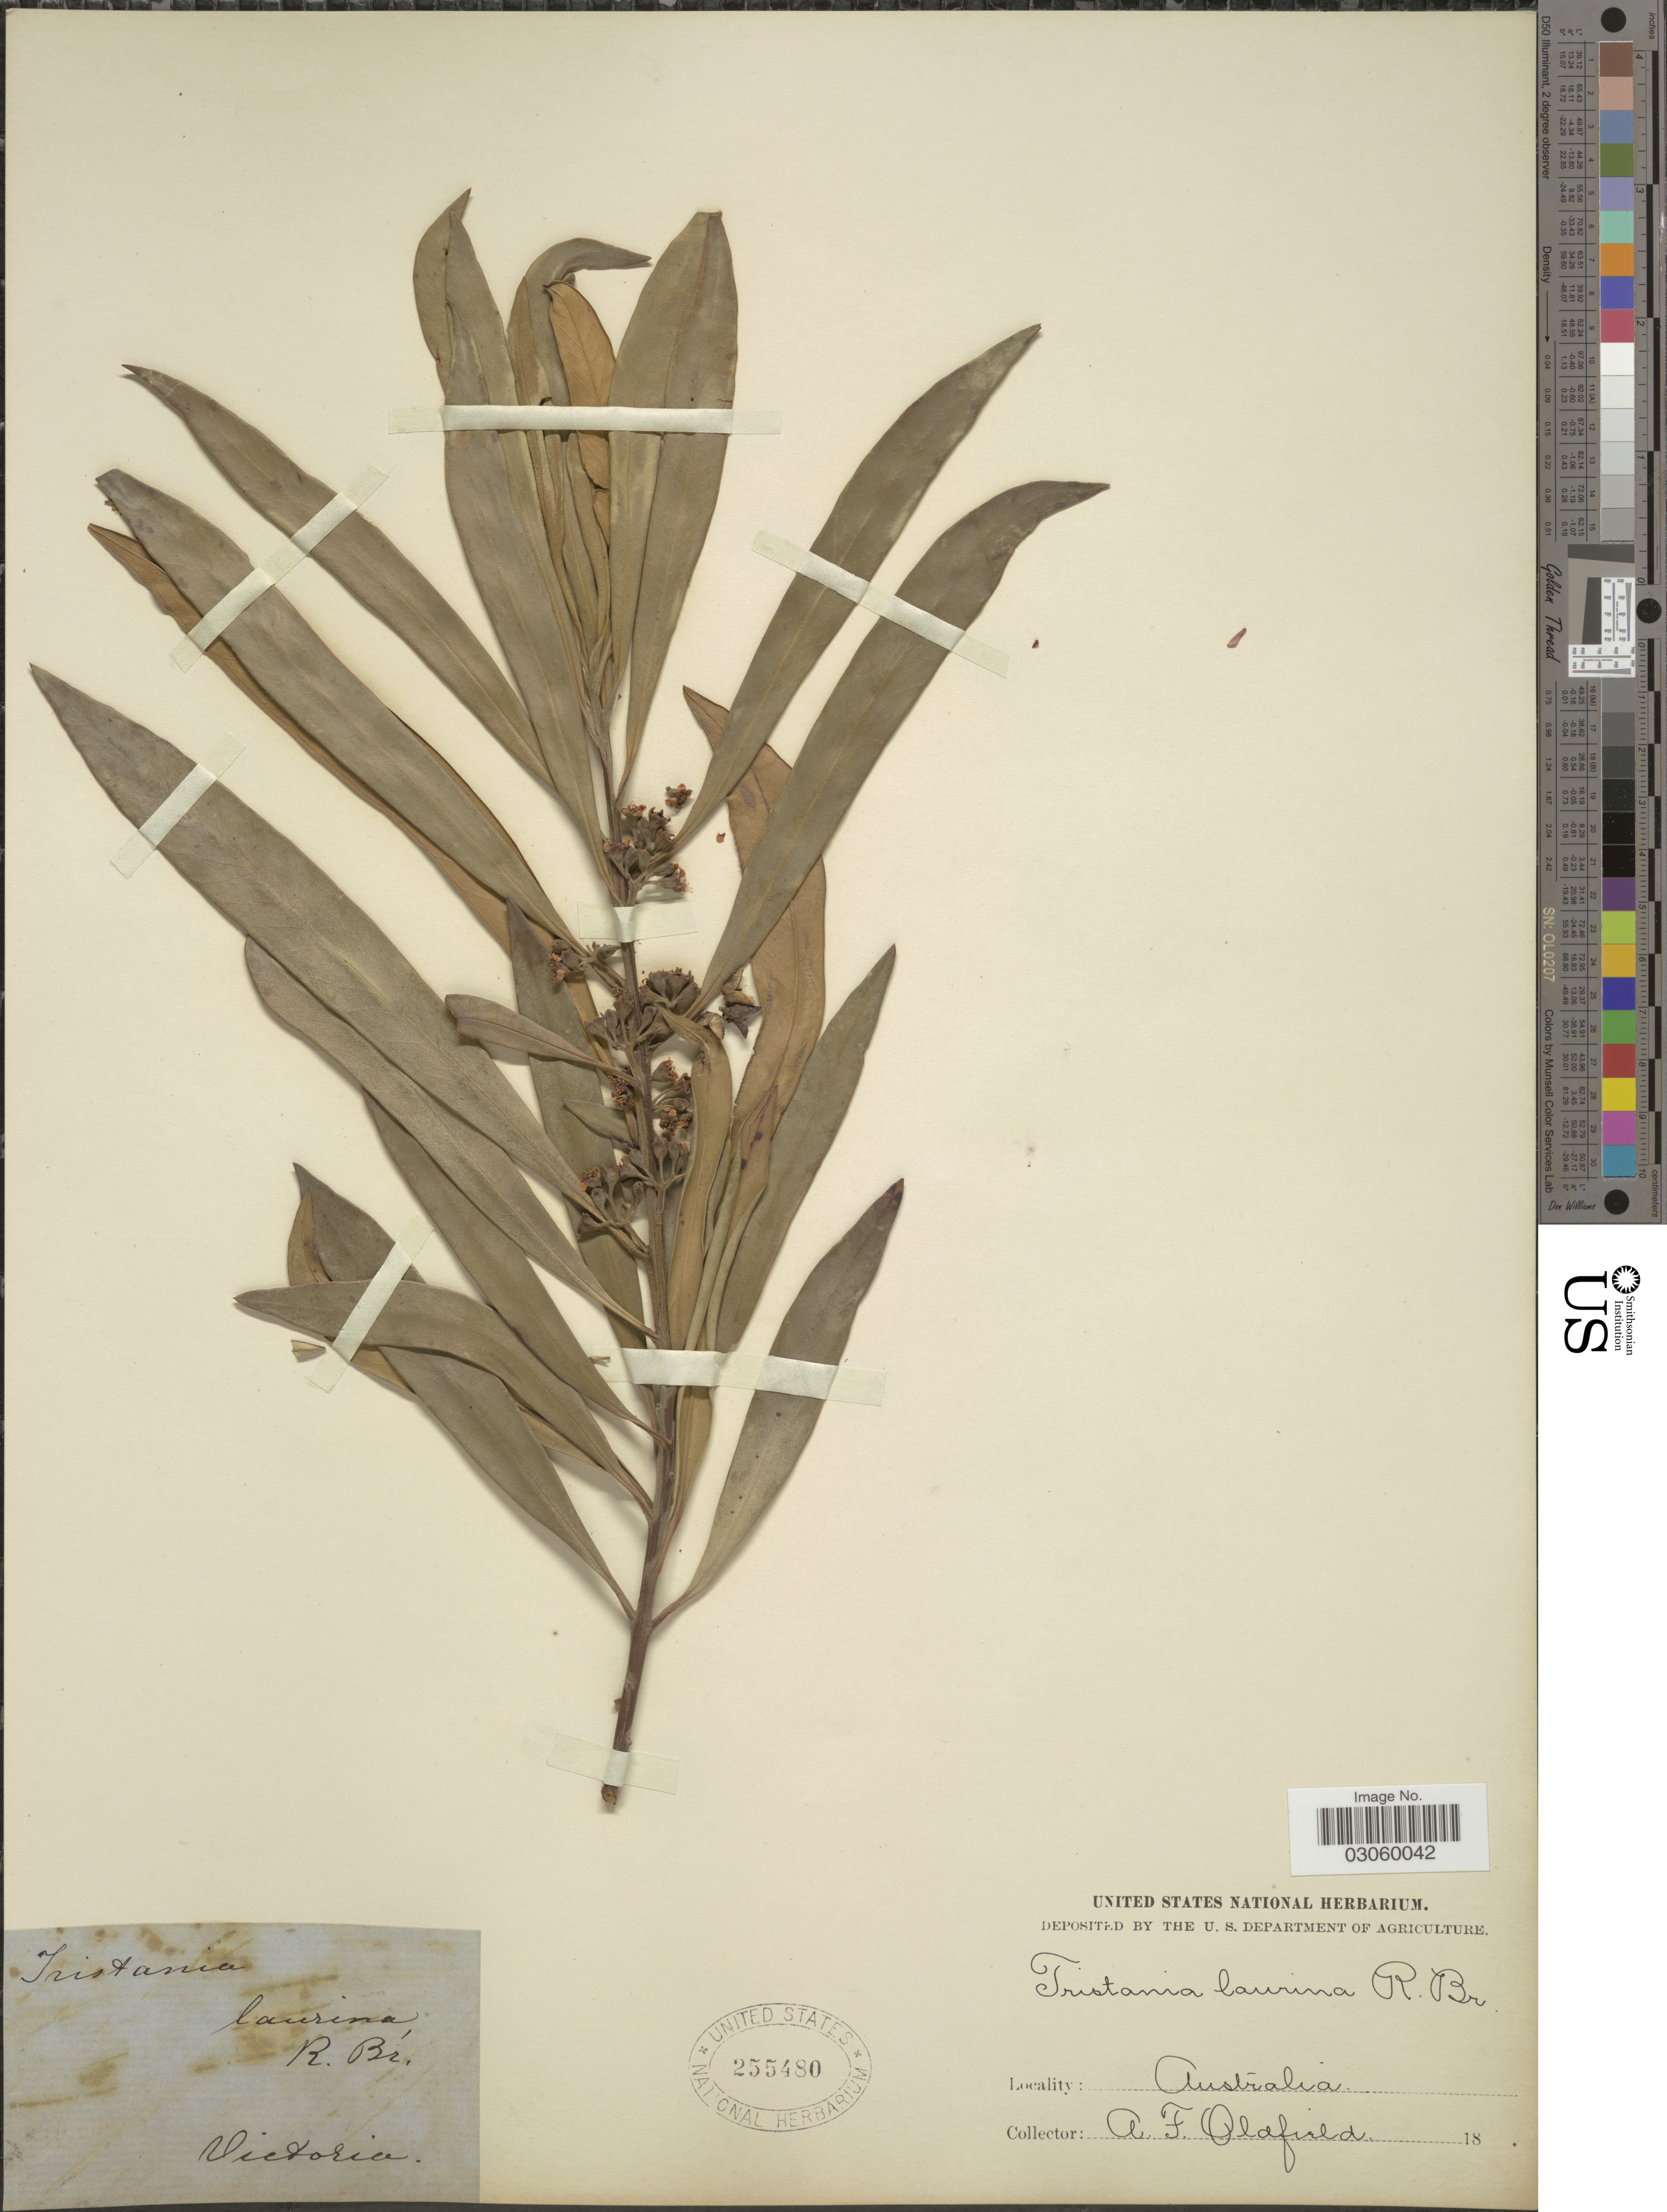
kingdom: Plantae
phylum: Tracheophyta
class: Magnoliopsida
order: Myrtales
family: Myrtaceae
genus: Tristaniopsis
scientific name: Tristaniopsis laurina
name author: (Sm.) P.G. Wilson & J. T. Waterh.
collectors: A. Oldfield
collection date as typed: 18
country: Australia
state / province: Victoria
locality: Victoria.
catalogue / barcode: US 255480